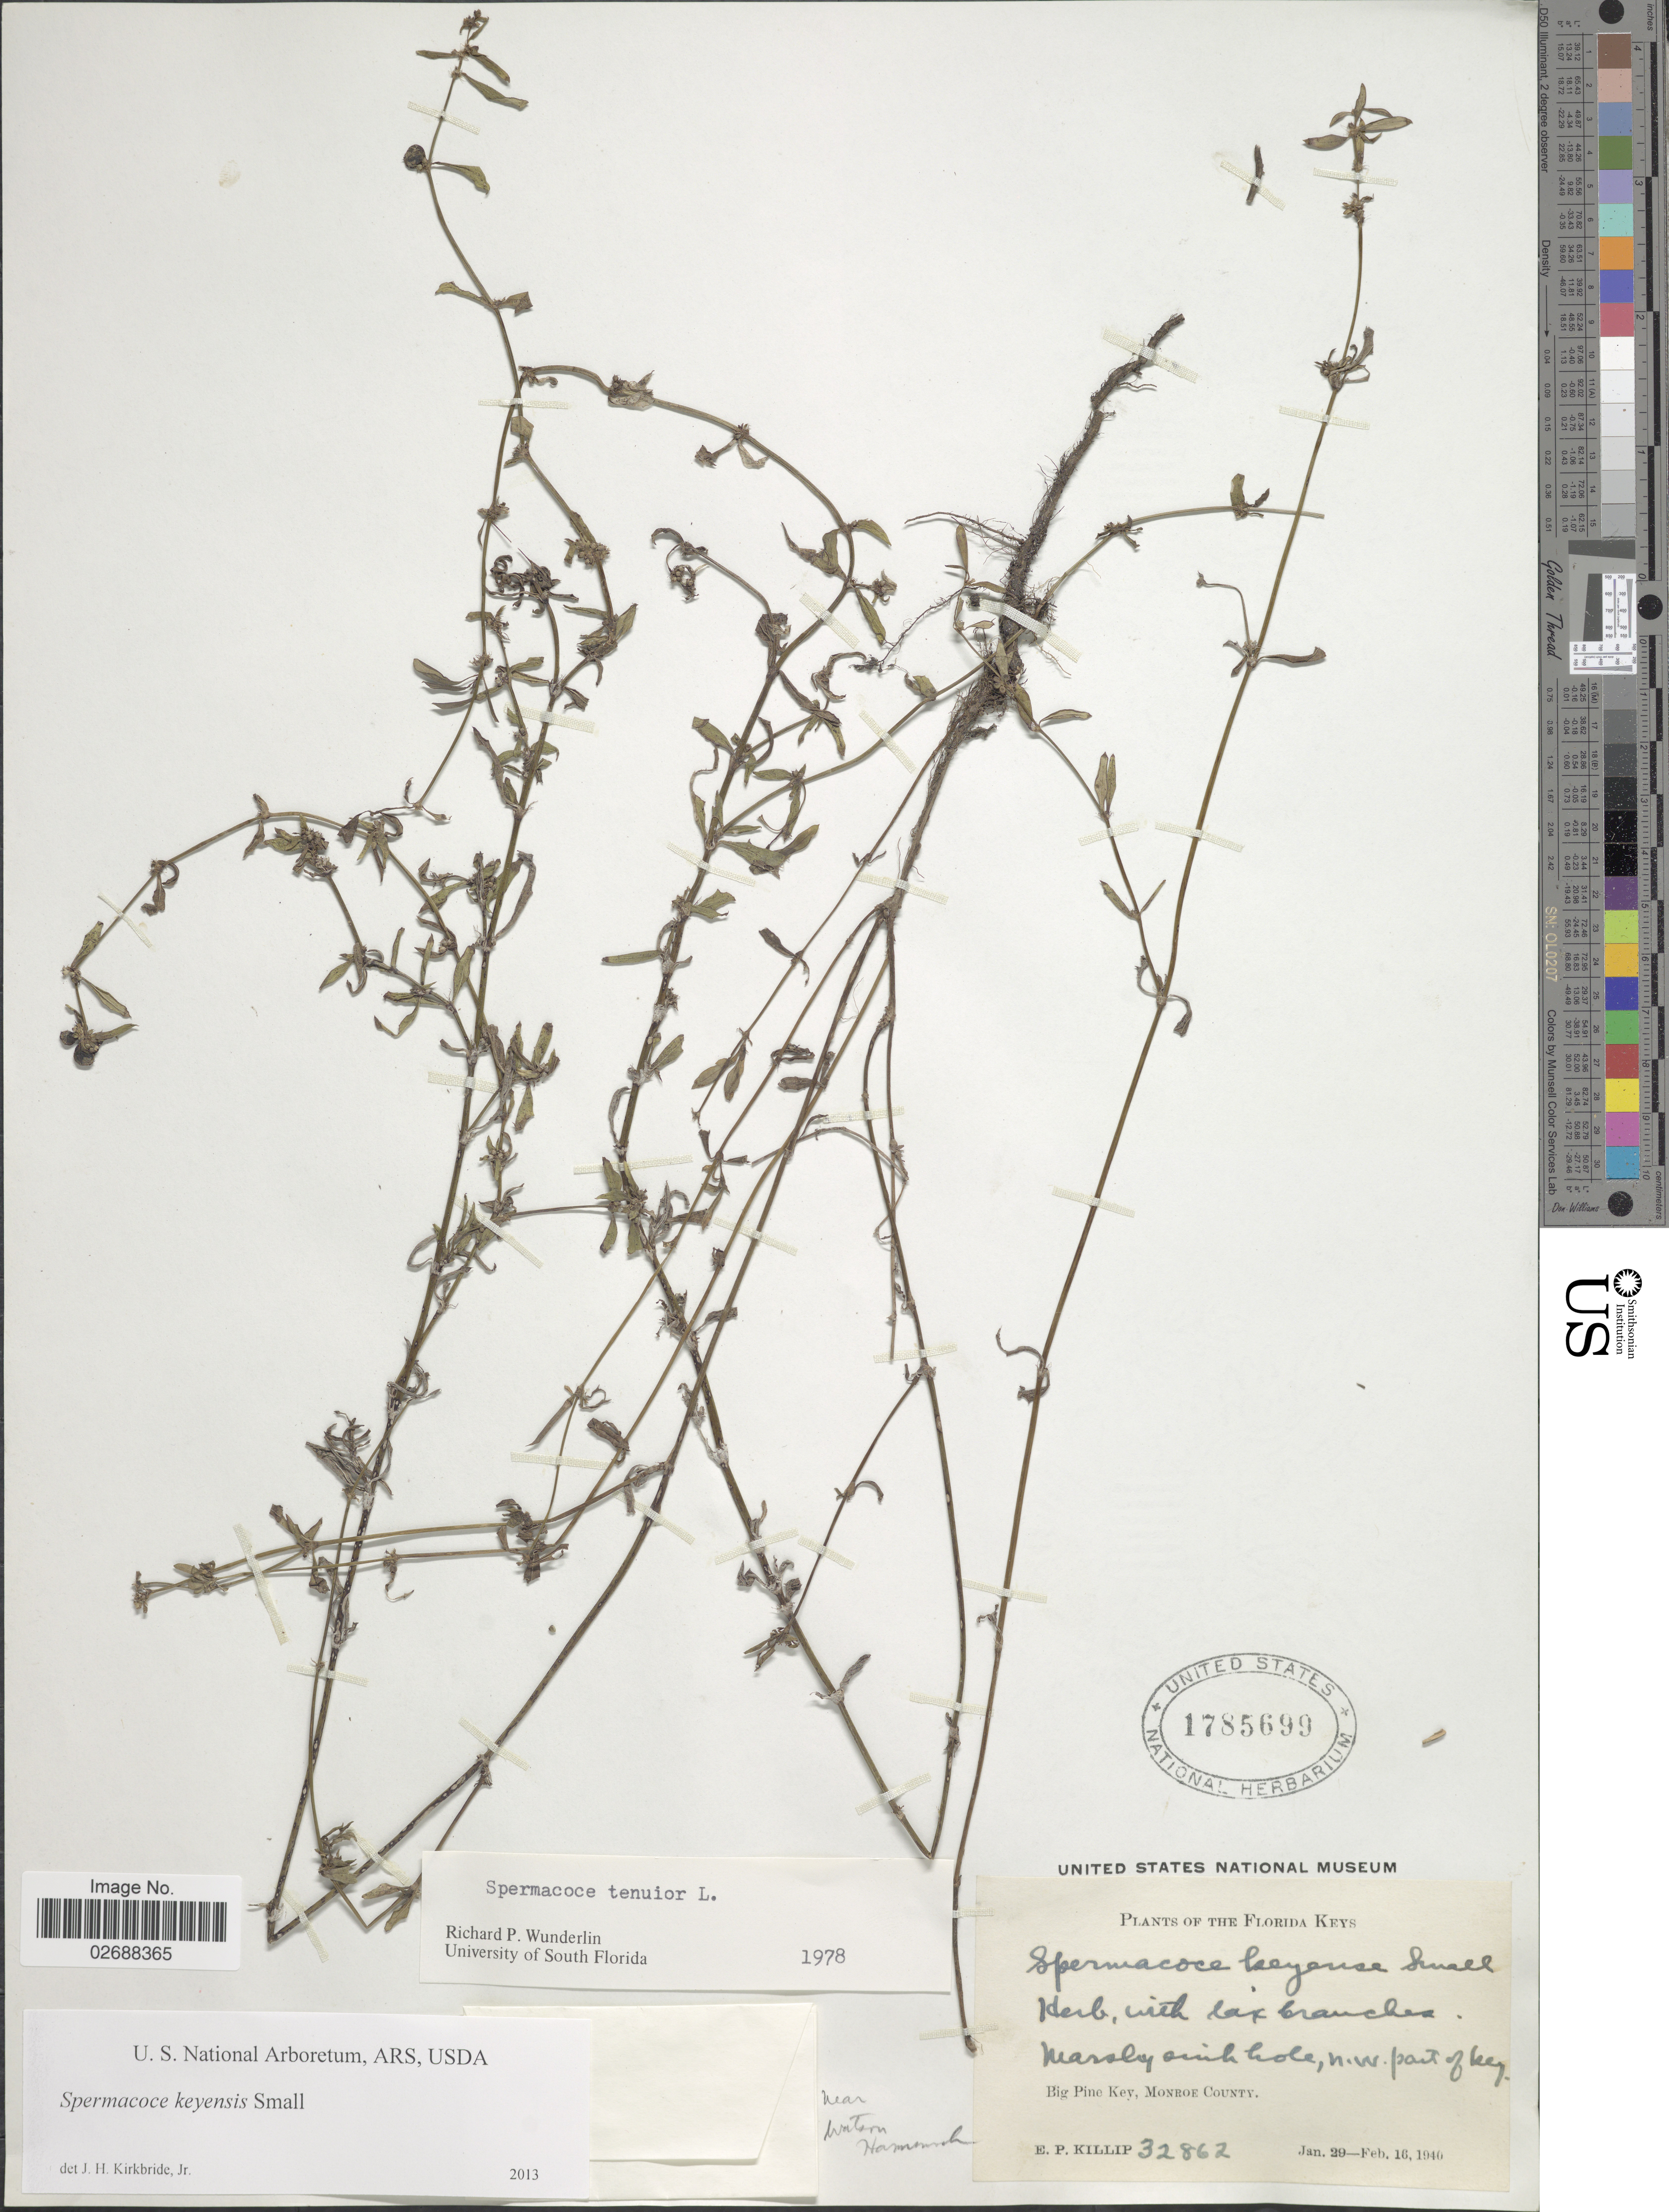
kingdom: Plantae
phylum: Tracheophyta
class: Magnoliopsida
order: Gentianales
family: Rubiaceae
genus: Spermacoce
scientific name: Spermacoce keyensis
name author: Small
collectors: E. P. Killip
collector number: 32862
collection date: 1940-01-29/1940-02-16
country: United States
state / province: Florida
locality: Florida Keys. Big Pine Key, Monroe County. n.w. part of key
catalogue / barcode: US 1785699